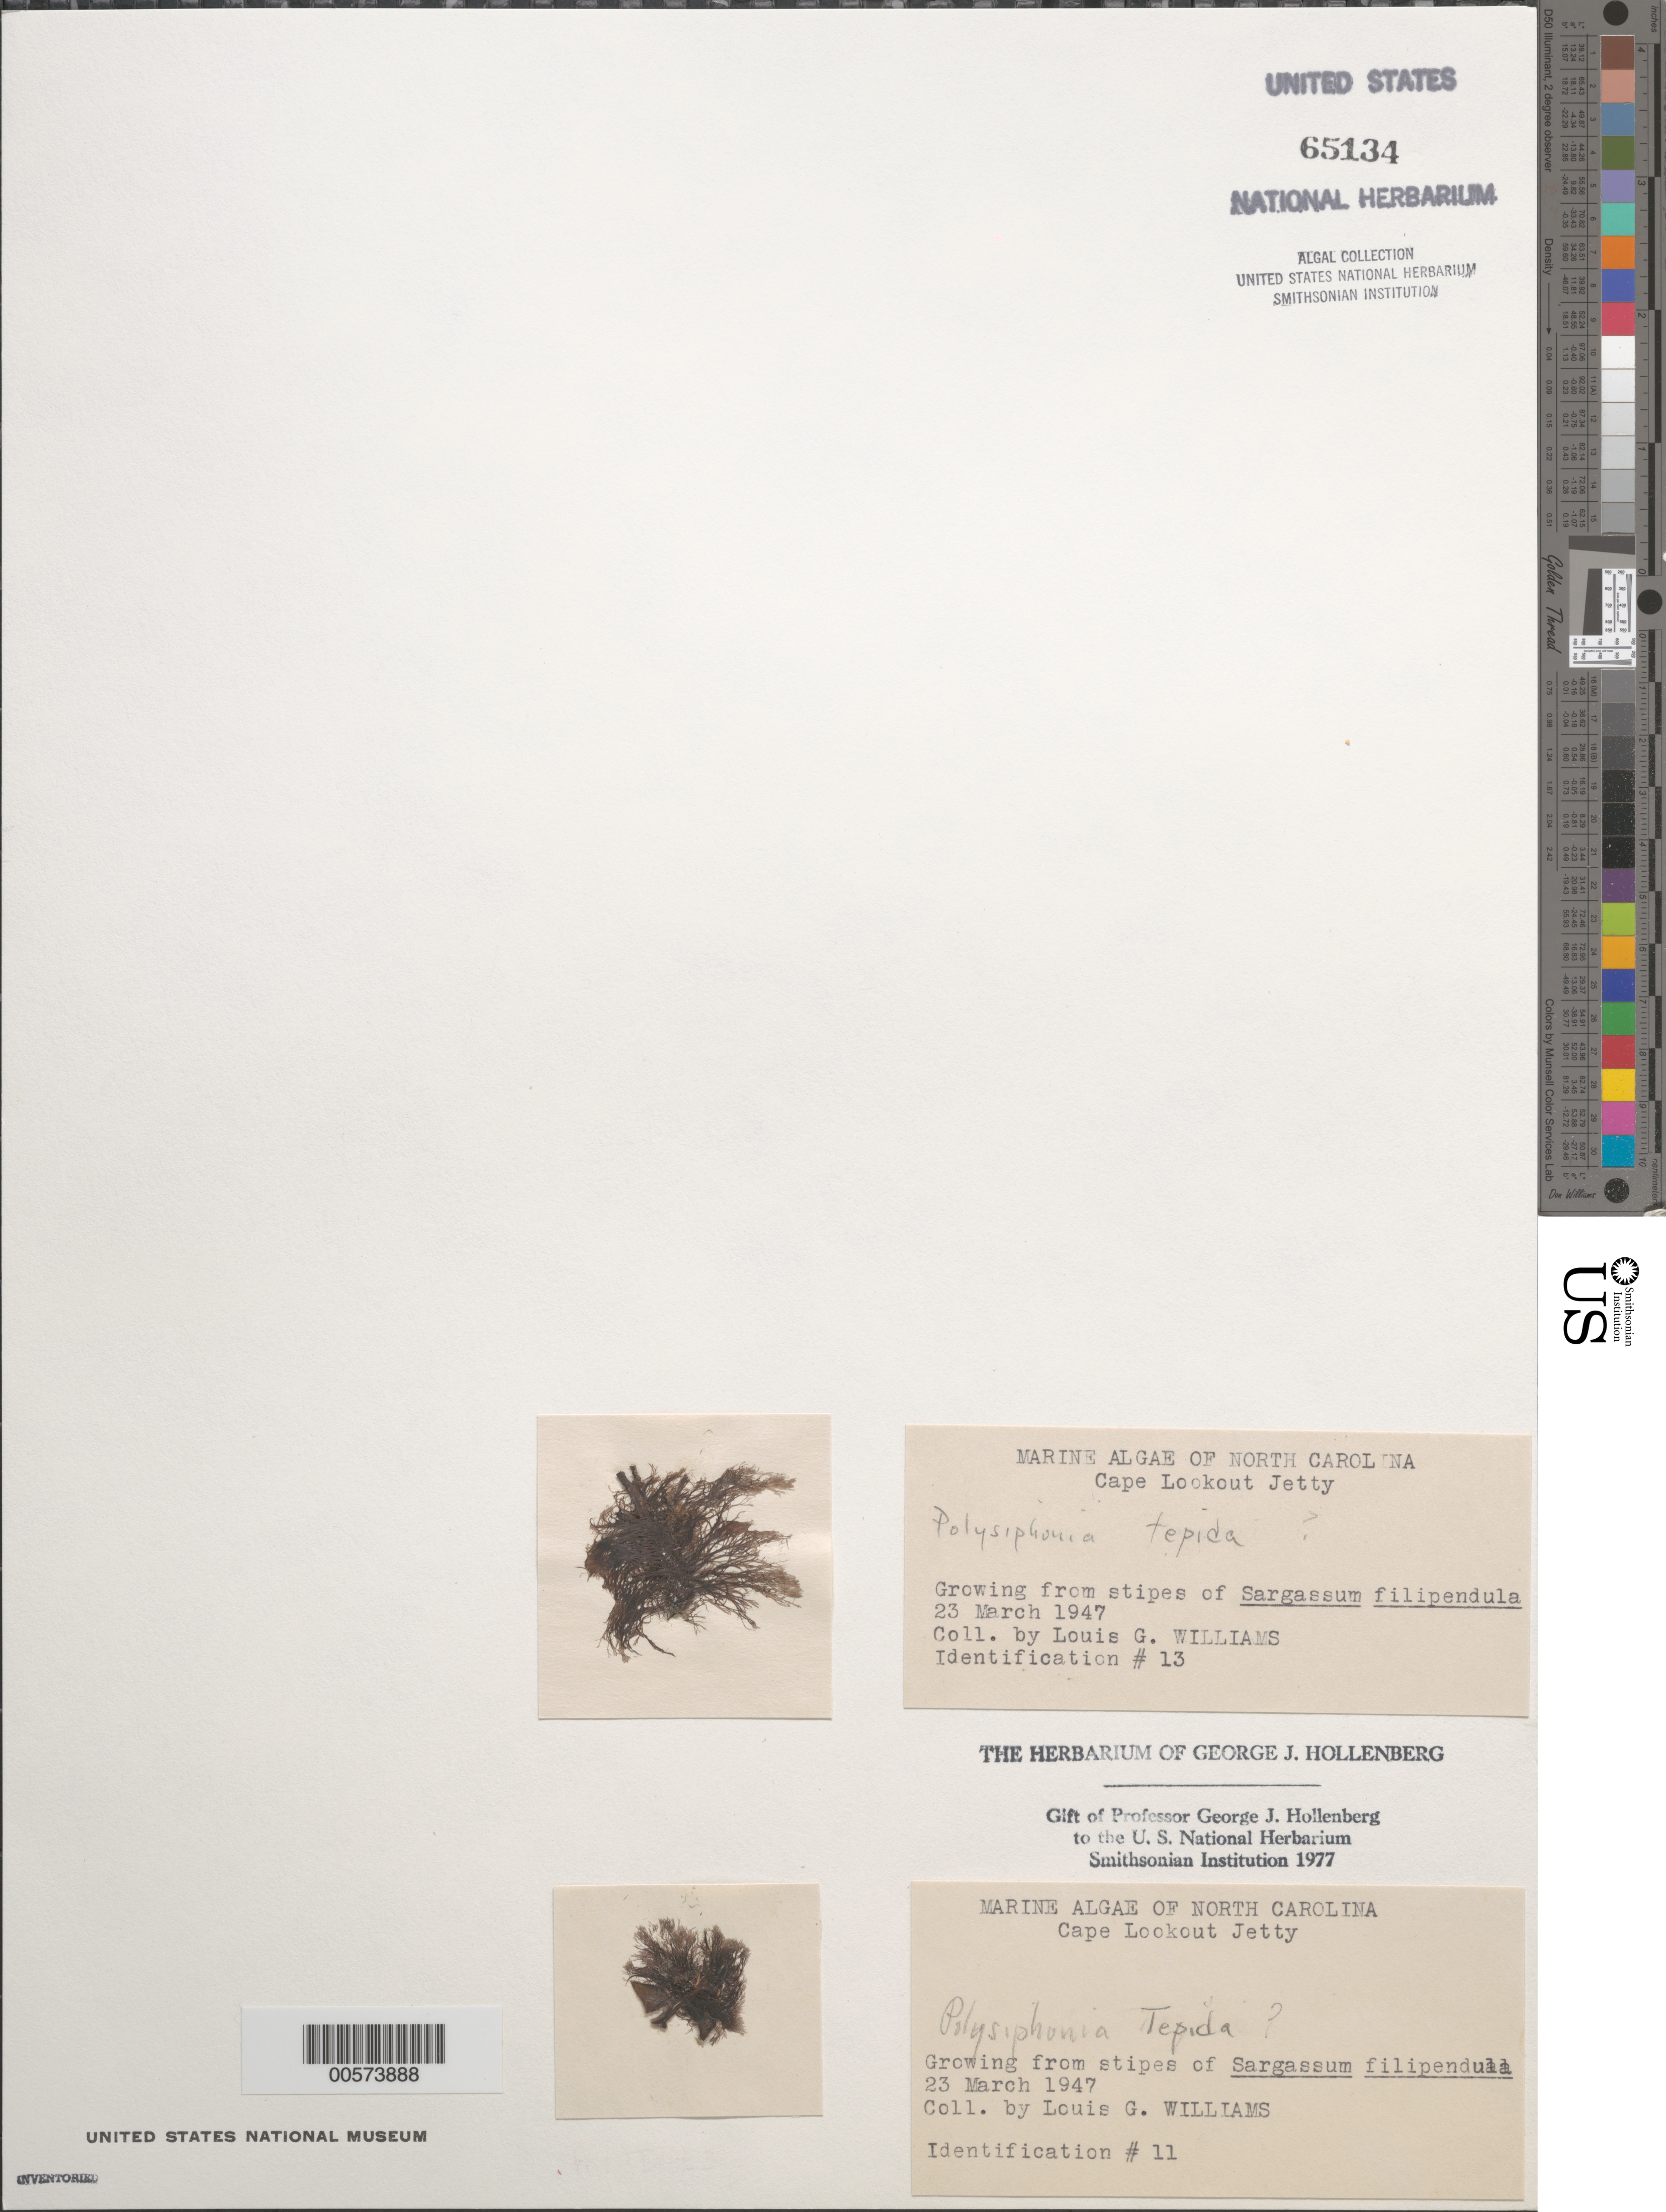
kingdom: Plantae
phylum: Rhodophyta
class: Florideophyceae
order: Ceramiales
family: Rhodomelaceae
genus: Polysiphonia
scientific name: Polysiphonia foetidissima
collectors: L. G. Williams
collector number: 11 & 13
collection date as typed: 23 Mar 1947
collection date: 1947-03-23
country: United States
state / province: North Carolina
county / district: Carteret County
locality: Cape Lookout jetty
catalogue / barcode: US 65134